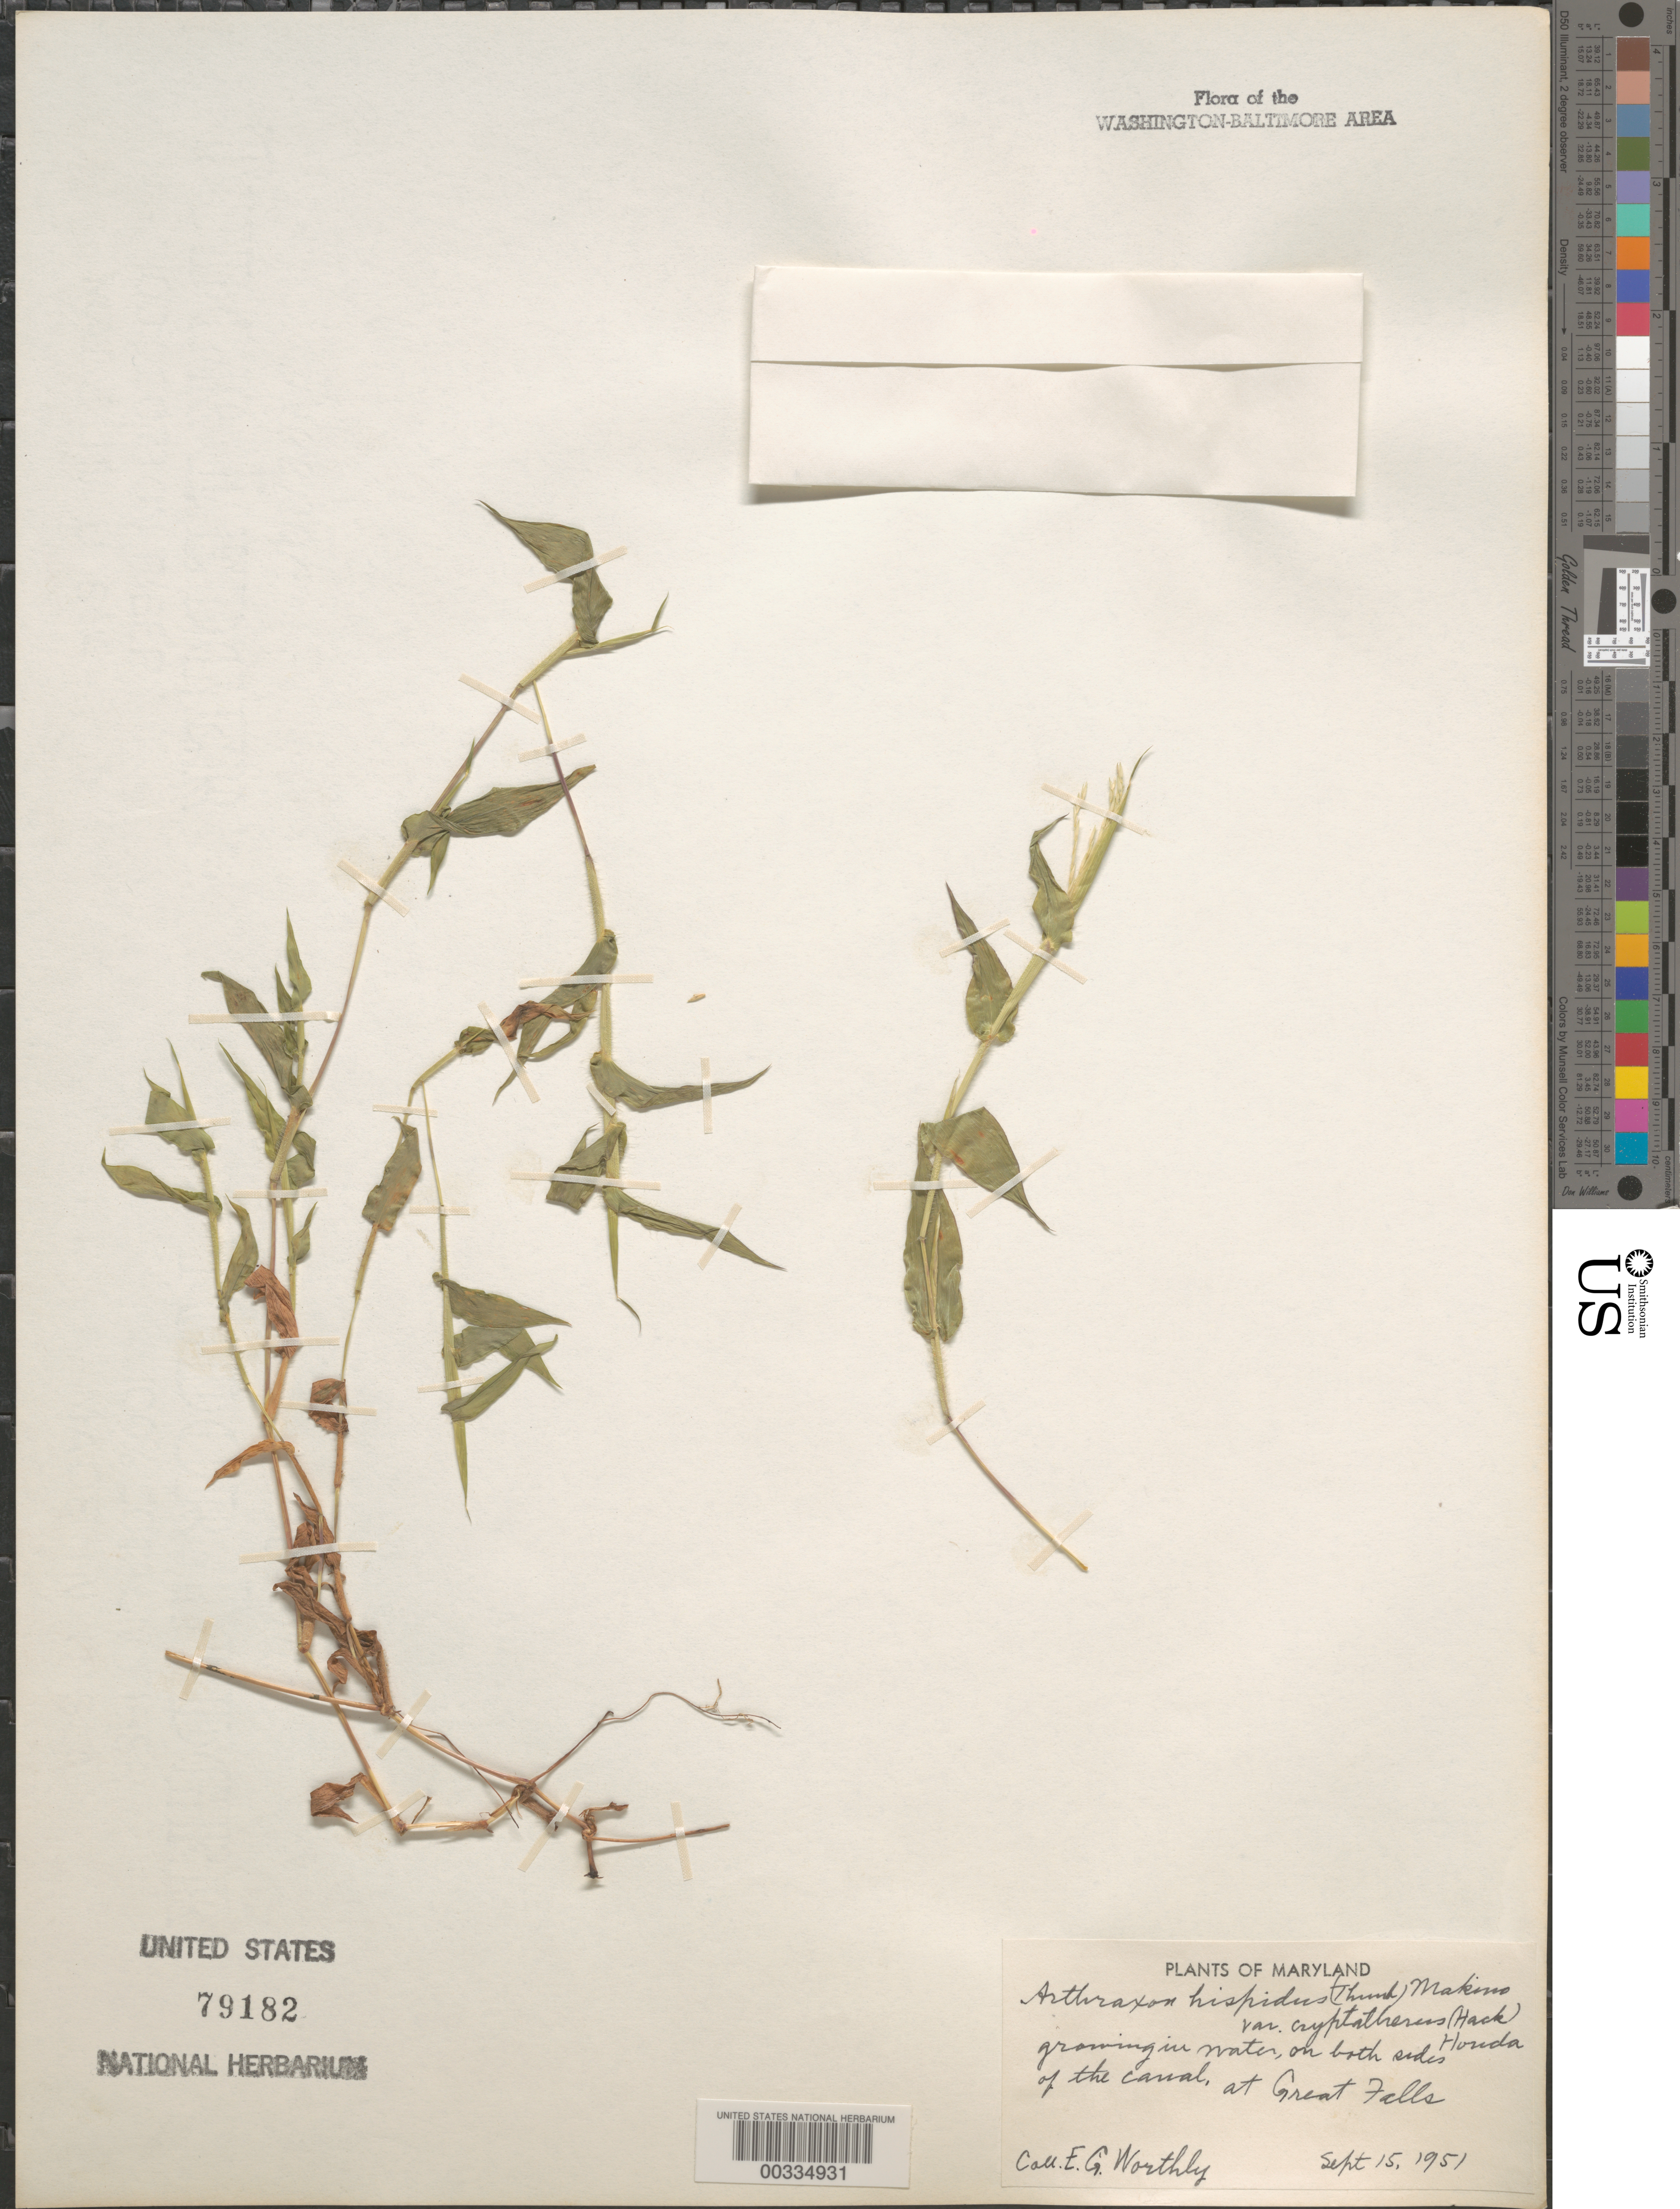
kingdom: Plantae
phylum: Tracheophyta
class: Liliopsida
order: Poales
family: Poaceae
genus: Arthraxon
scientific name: Arthraxon hispidus var. cryptatherus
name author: (Hack.) Honda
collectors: E. Worthley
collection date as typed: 15 Sep 1951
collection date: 1951-09-15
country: United States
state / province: Maryland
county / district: Montgomery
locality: C. & O. Canal, Great Falls C. and O. Canal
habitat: Growing in water on both sides of canal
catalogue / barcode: US 79182